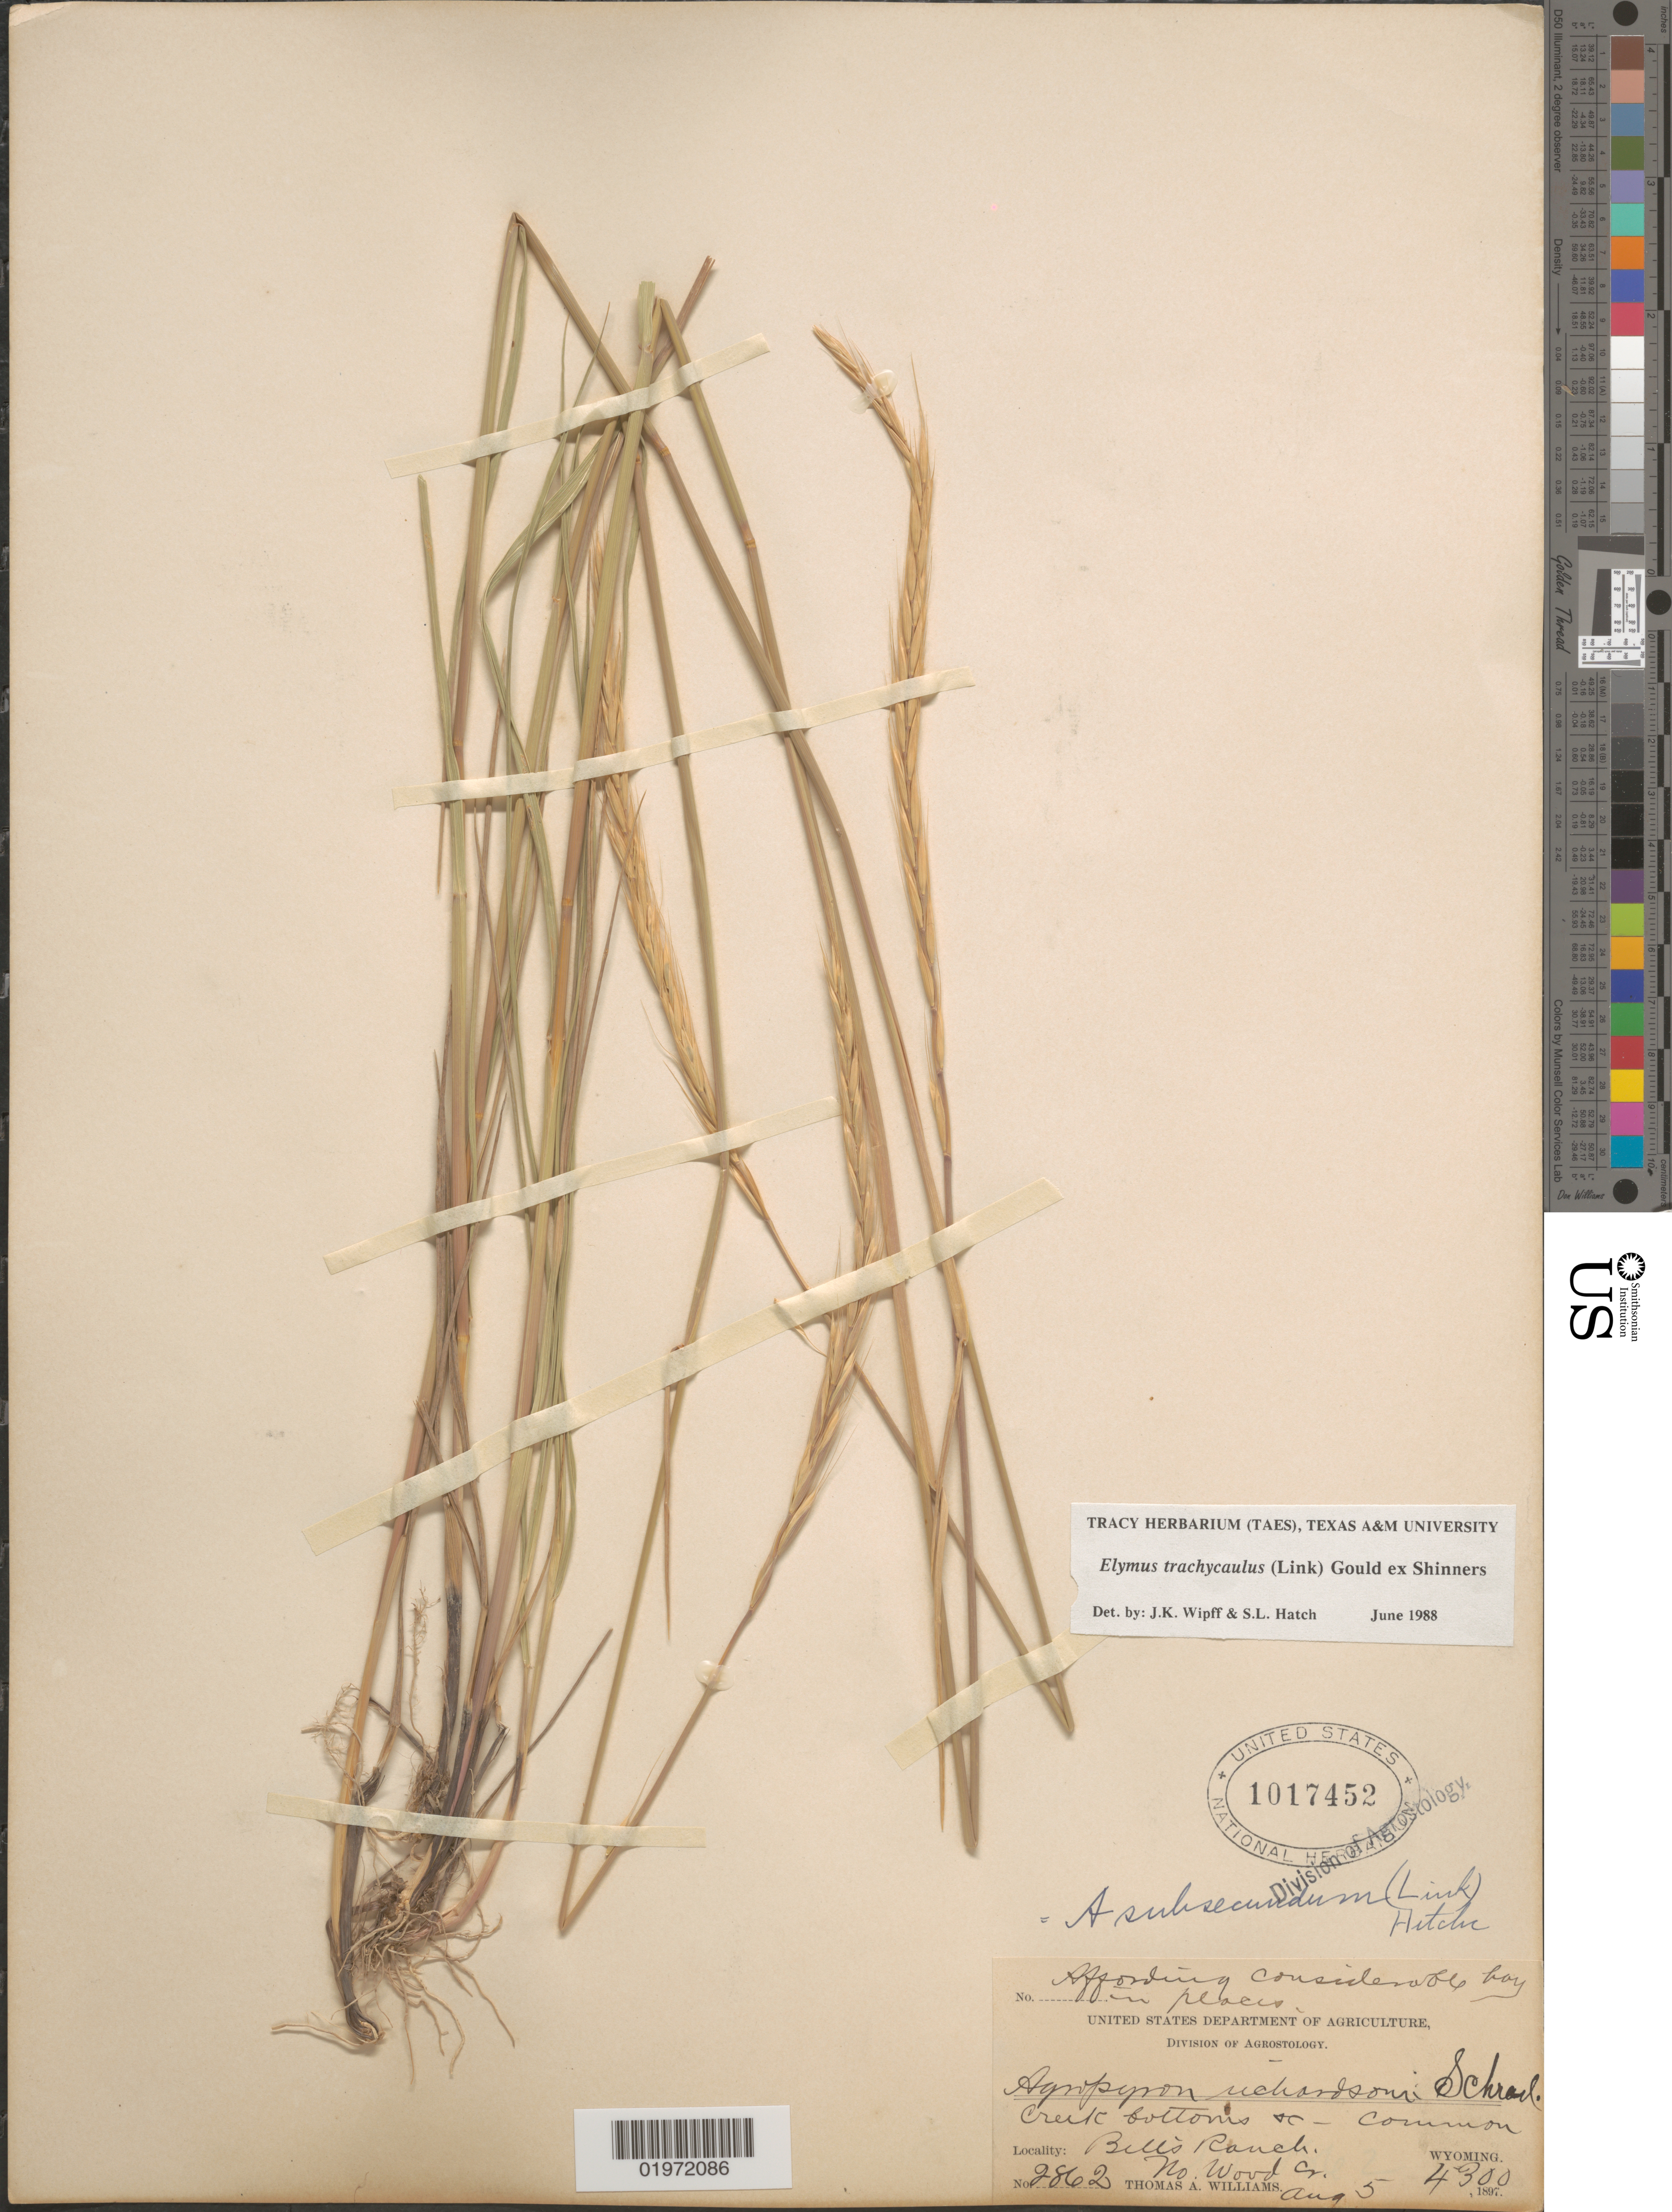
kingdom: Plantae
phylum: Tracheophyta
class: Liliopsida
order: Poales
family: Poaceae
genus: Elymus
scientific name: Elymus trachycaulus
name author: (Link) Gould ex Shinners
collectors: T. A. Williams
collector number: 2862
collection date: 1897-08-05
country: United States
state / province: Wyoming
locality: Bill's Ranch. No. Wood Cr.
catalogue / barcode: US 1017452